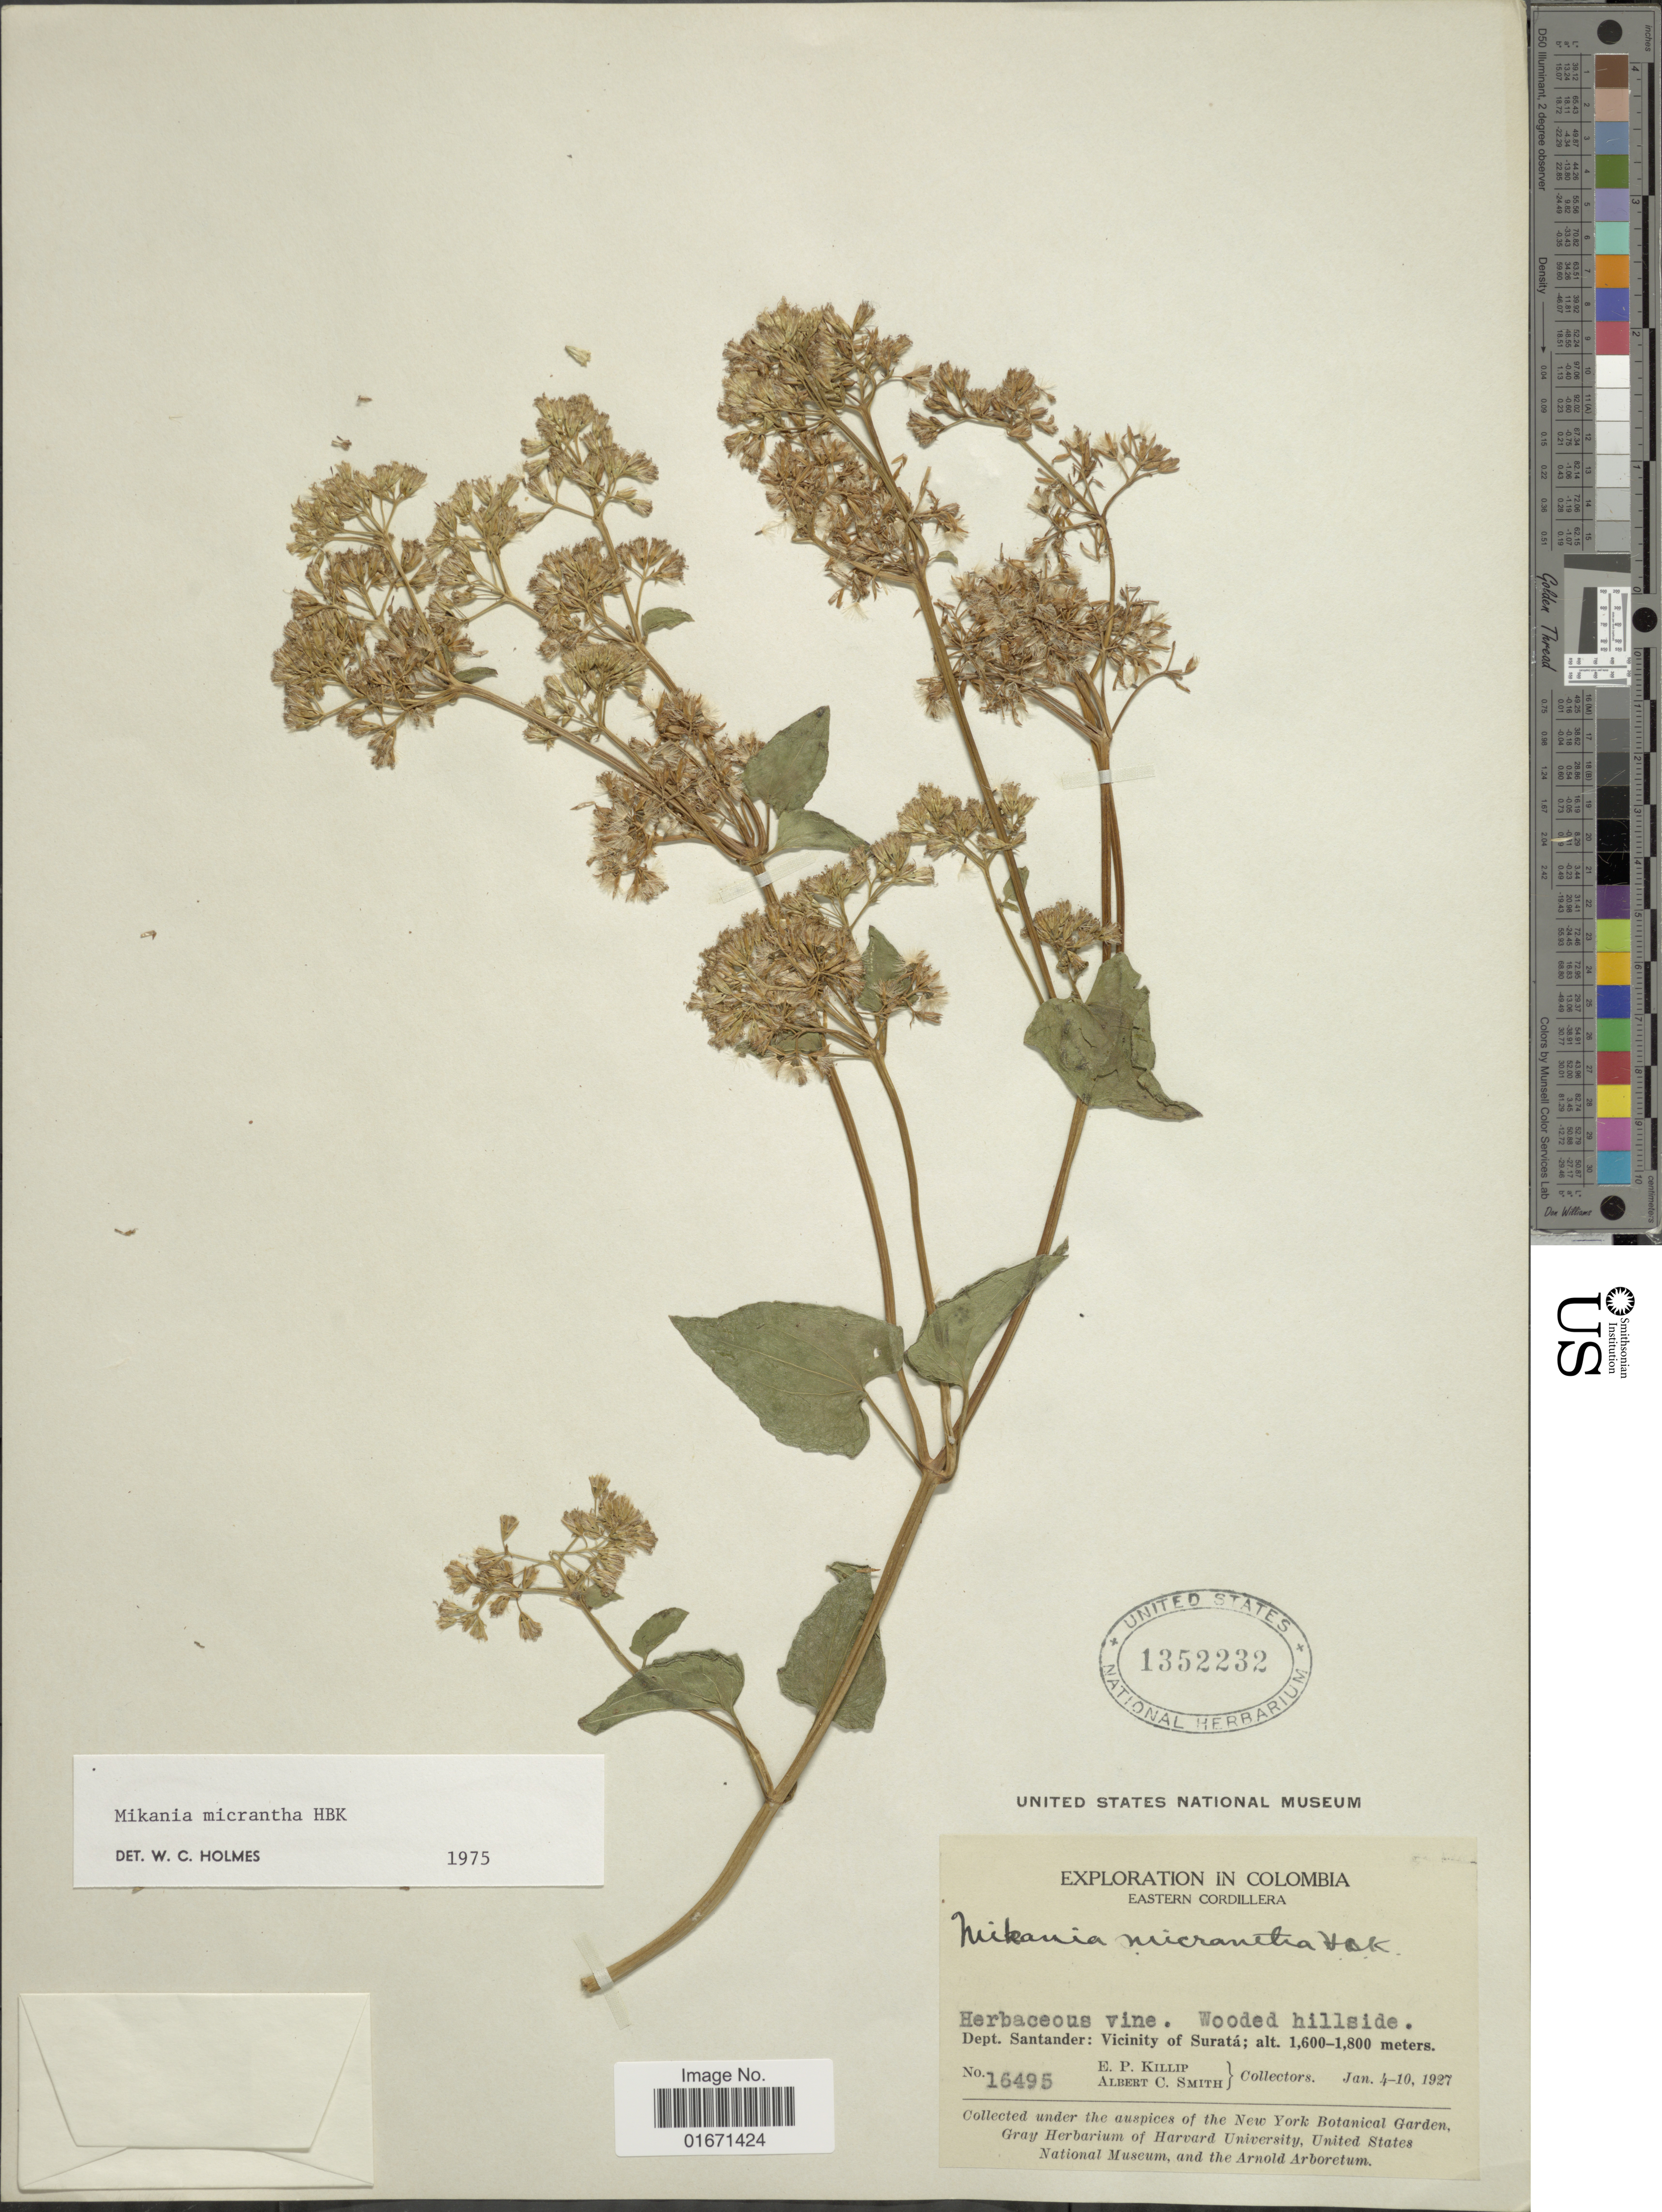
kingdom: Plantae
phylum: Tracheophyta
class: Magnoliopsida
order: Asterales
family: Asteraceae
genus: Mikania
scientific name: Mikania micrantha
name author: Kunth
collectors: E. P. Killip & A. C. Smith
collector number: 16495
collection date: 1927-01-04/1927-01-10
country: Colombia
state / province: Santander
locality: Eastern Cordillera. Dept. Santander: Vicinity of Surat5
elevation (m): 1600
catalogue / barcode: US 1352232